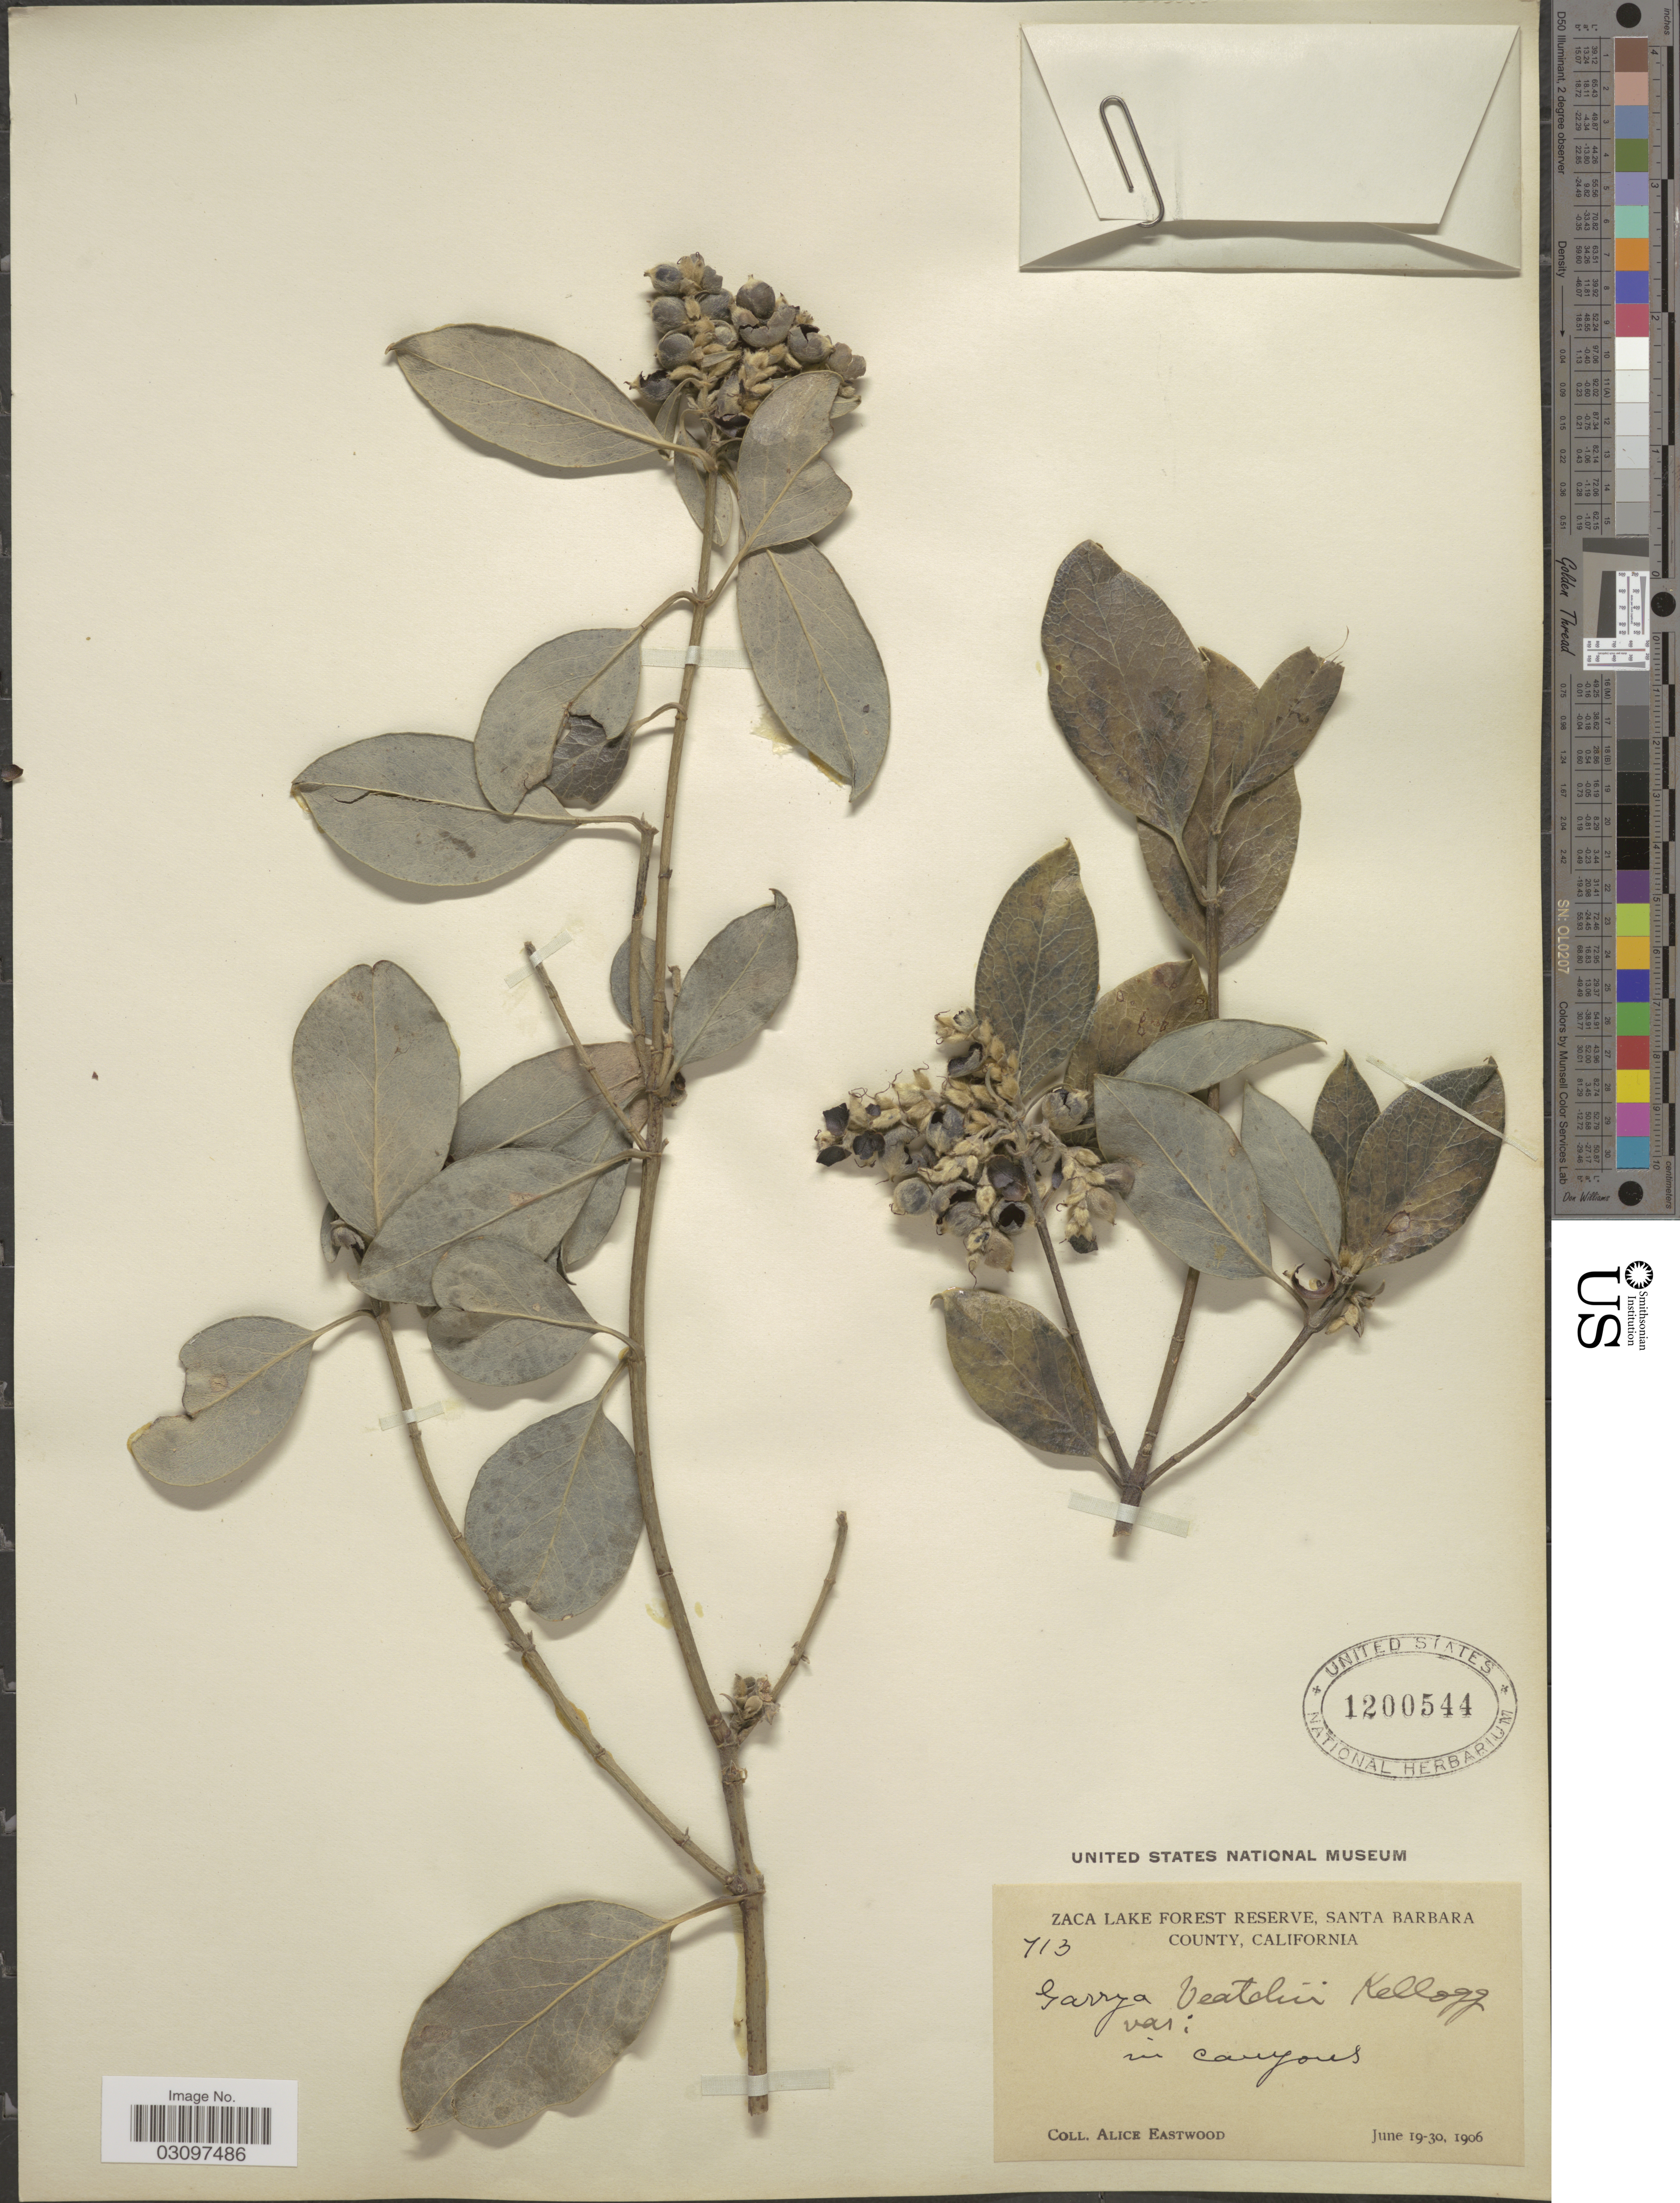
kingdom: Plantae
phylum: Tracheophyta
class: Magnoliopsida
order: Garryales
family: Garryaceae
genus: Garrya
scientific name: Garrya veatchii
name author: Kellogg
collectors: A. Eastwood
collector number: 713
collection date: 1906-06-19/1906-06-30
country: United States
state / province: California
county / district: Santa Barbara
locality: Zaca Lake Forest Reserve, Santa Barbara County, in canyons.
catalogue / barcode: US 1200544